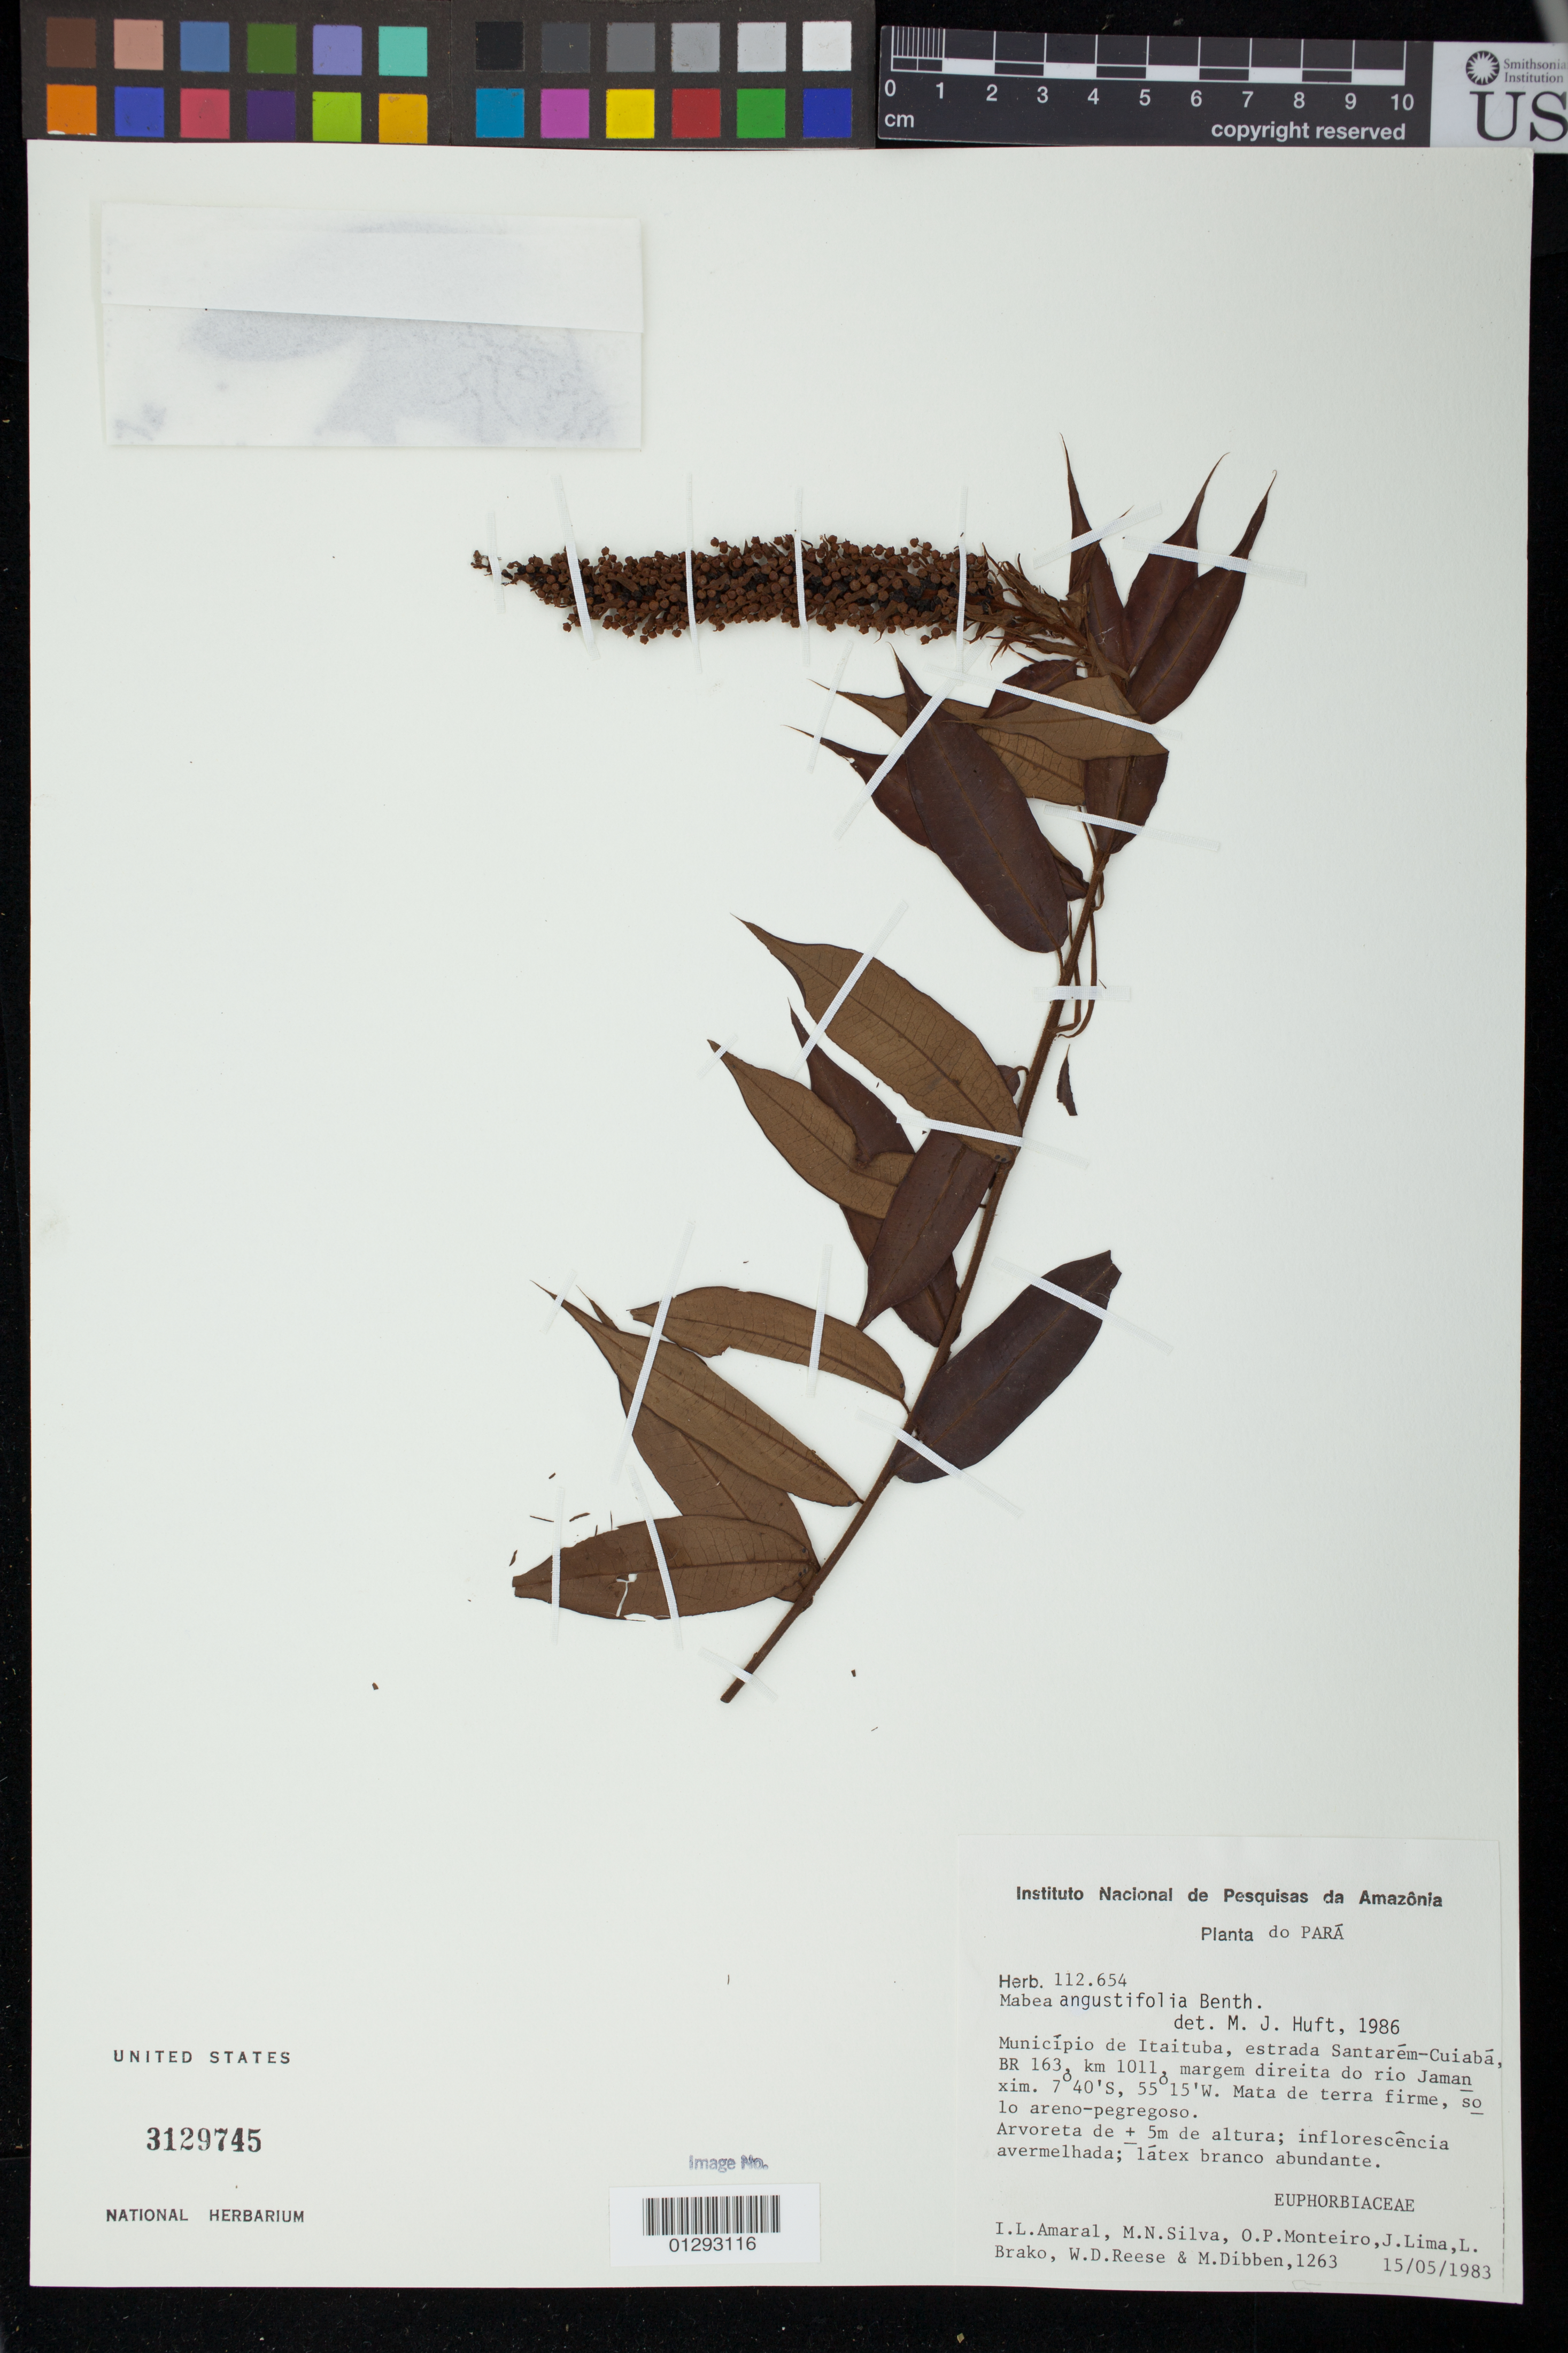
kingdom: Plantae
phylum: Tracheophyta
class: Magnoliopsida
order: Malpighiales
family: Euphorbiaceae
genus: Mabea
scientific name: Mabea angustifolia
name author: Spruce ex Benth.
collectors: I. L. Amaral, M. Silva, O. P. Monteiro, J. Lima, L. Brako, W. Reese & M. Dibben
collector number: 1263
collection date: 1983-05-15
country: Brazil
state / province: Para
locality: Municipio de Itaituba, estrada Santarem-Cuiaba, BR 163, km 1011, margem direita do rio Jaman xim.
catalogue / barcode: US 3129745